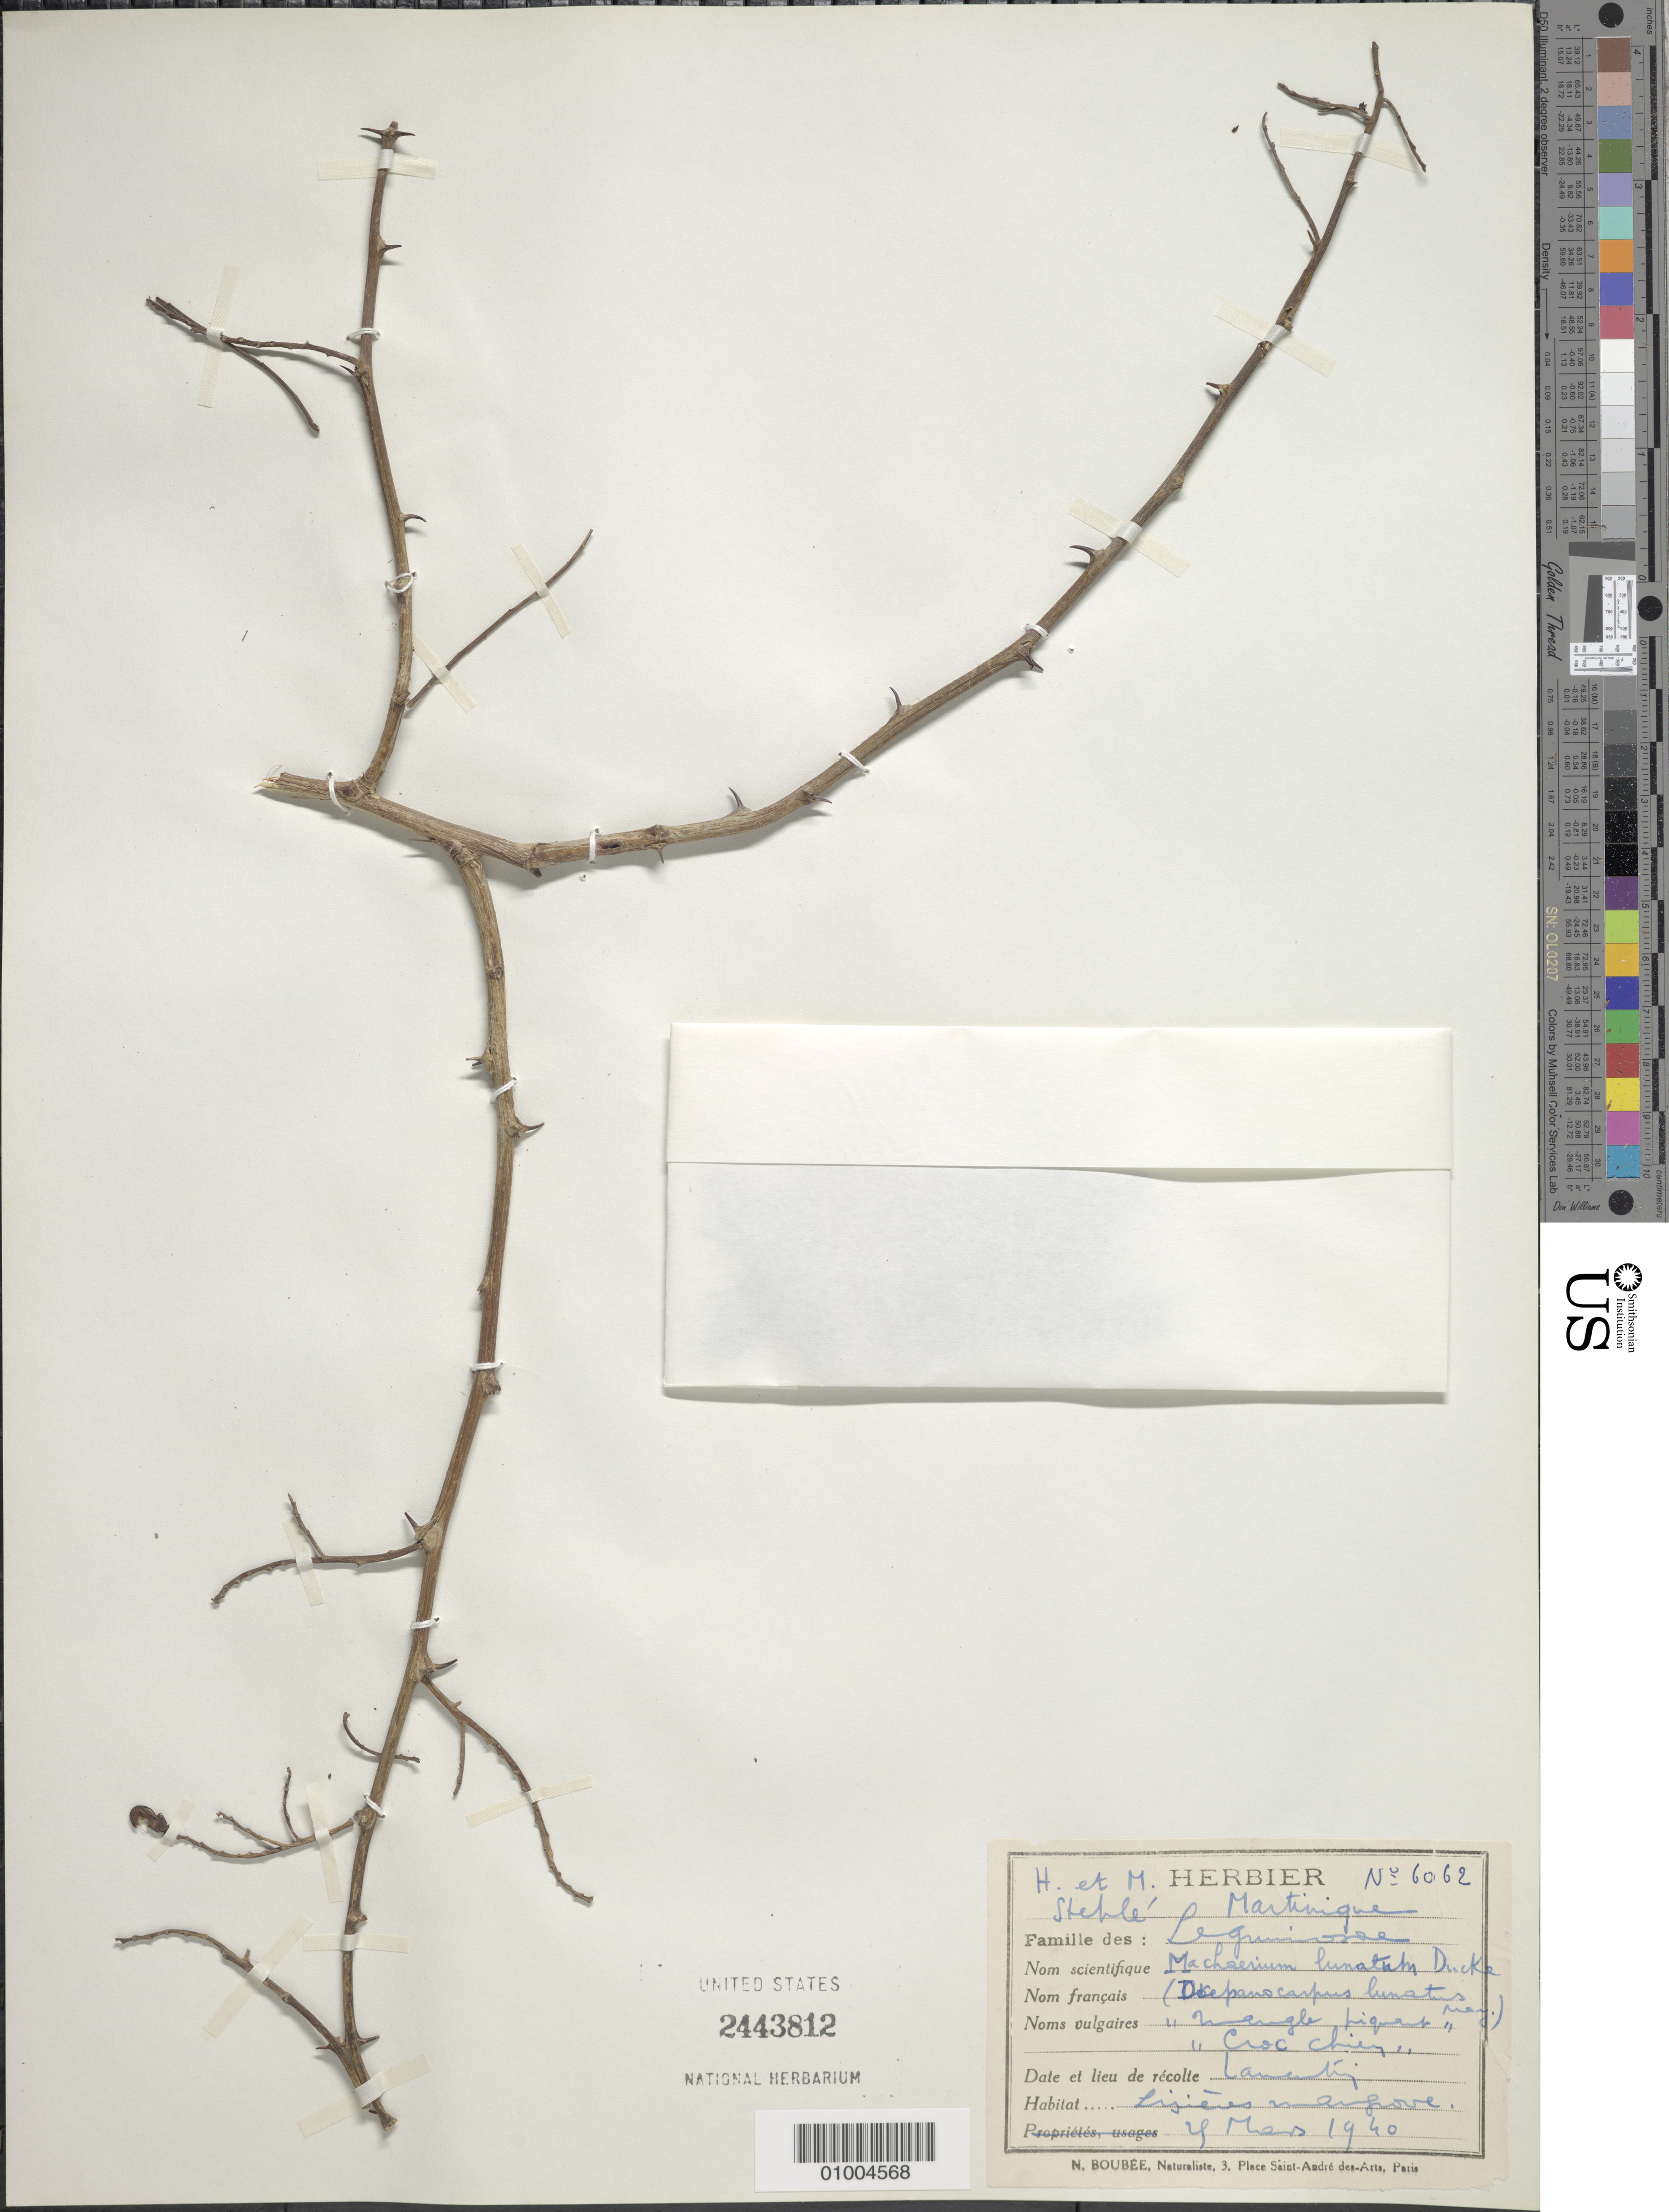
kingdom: Plantae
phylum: Tracheophyta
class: Magnoliopsida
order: Fabales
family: Fabaceae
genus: Machaerium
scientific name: Machaerium lunatum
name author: (L. f.) Ducke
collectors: H. Stehlé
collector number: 6062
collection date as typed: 21 Mar 1940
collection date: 1940-03-21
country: Martinique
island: Martinique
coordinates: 0 N, 0 E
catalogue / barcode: US 2443812